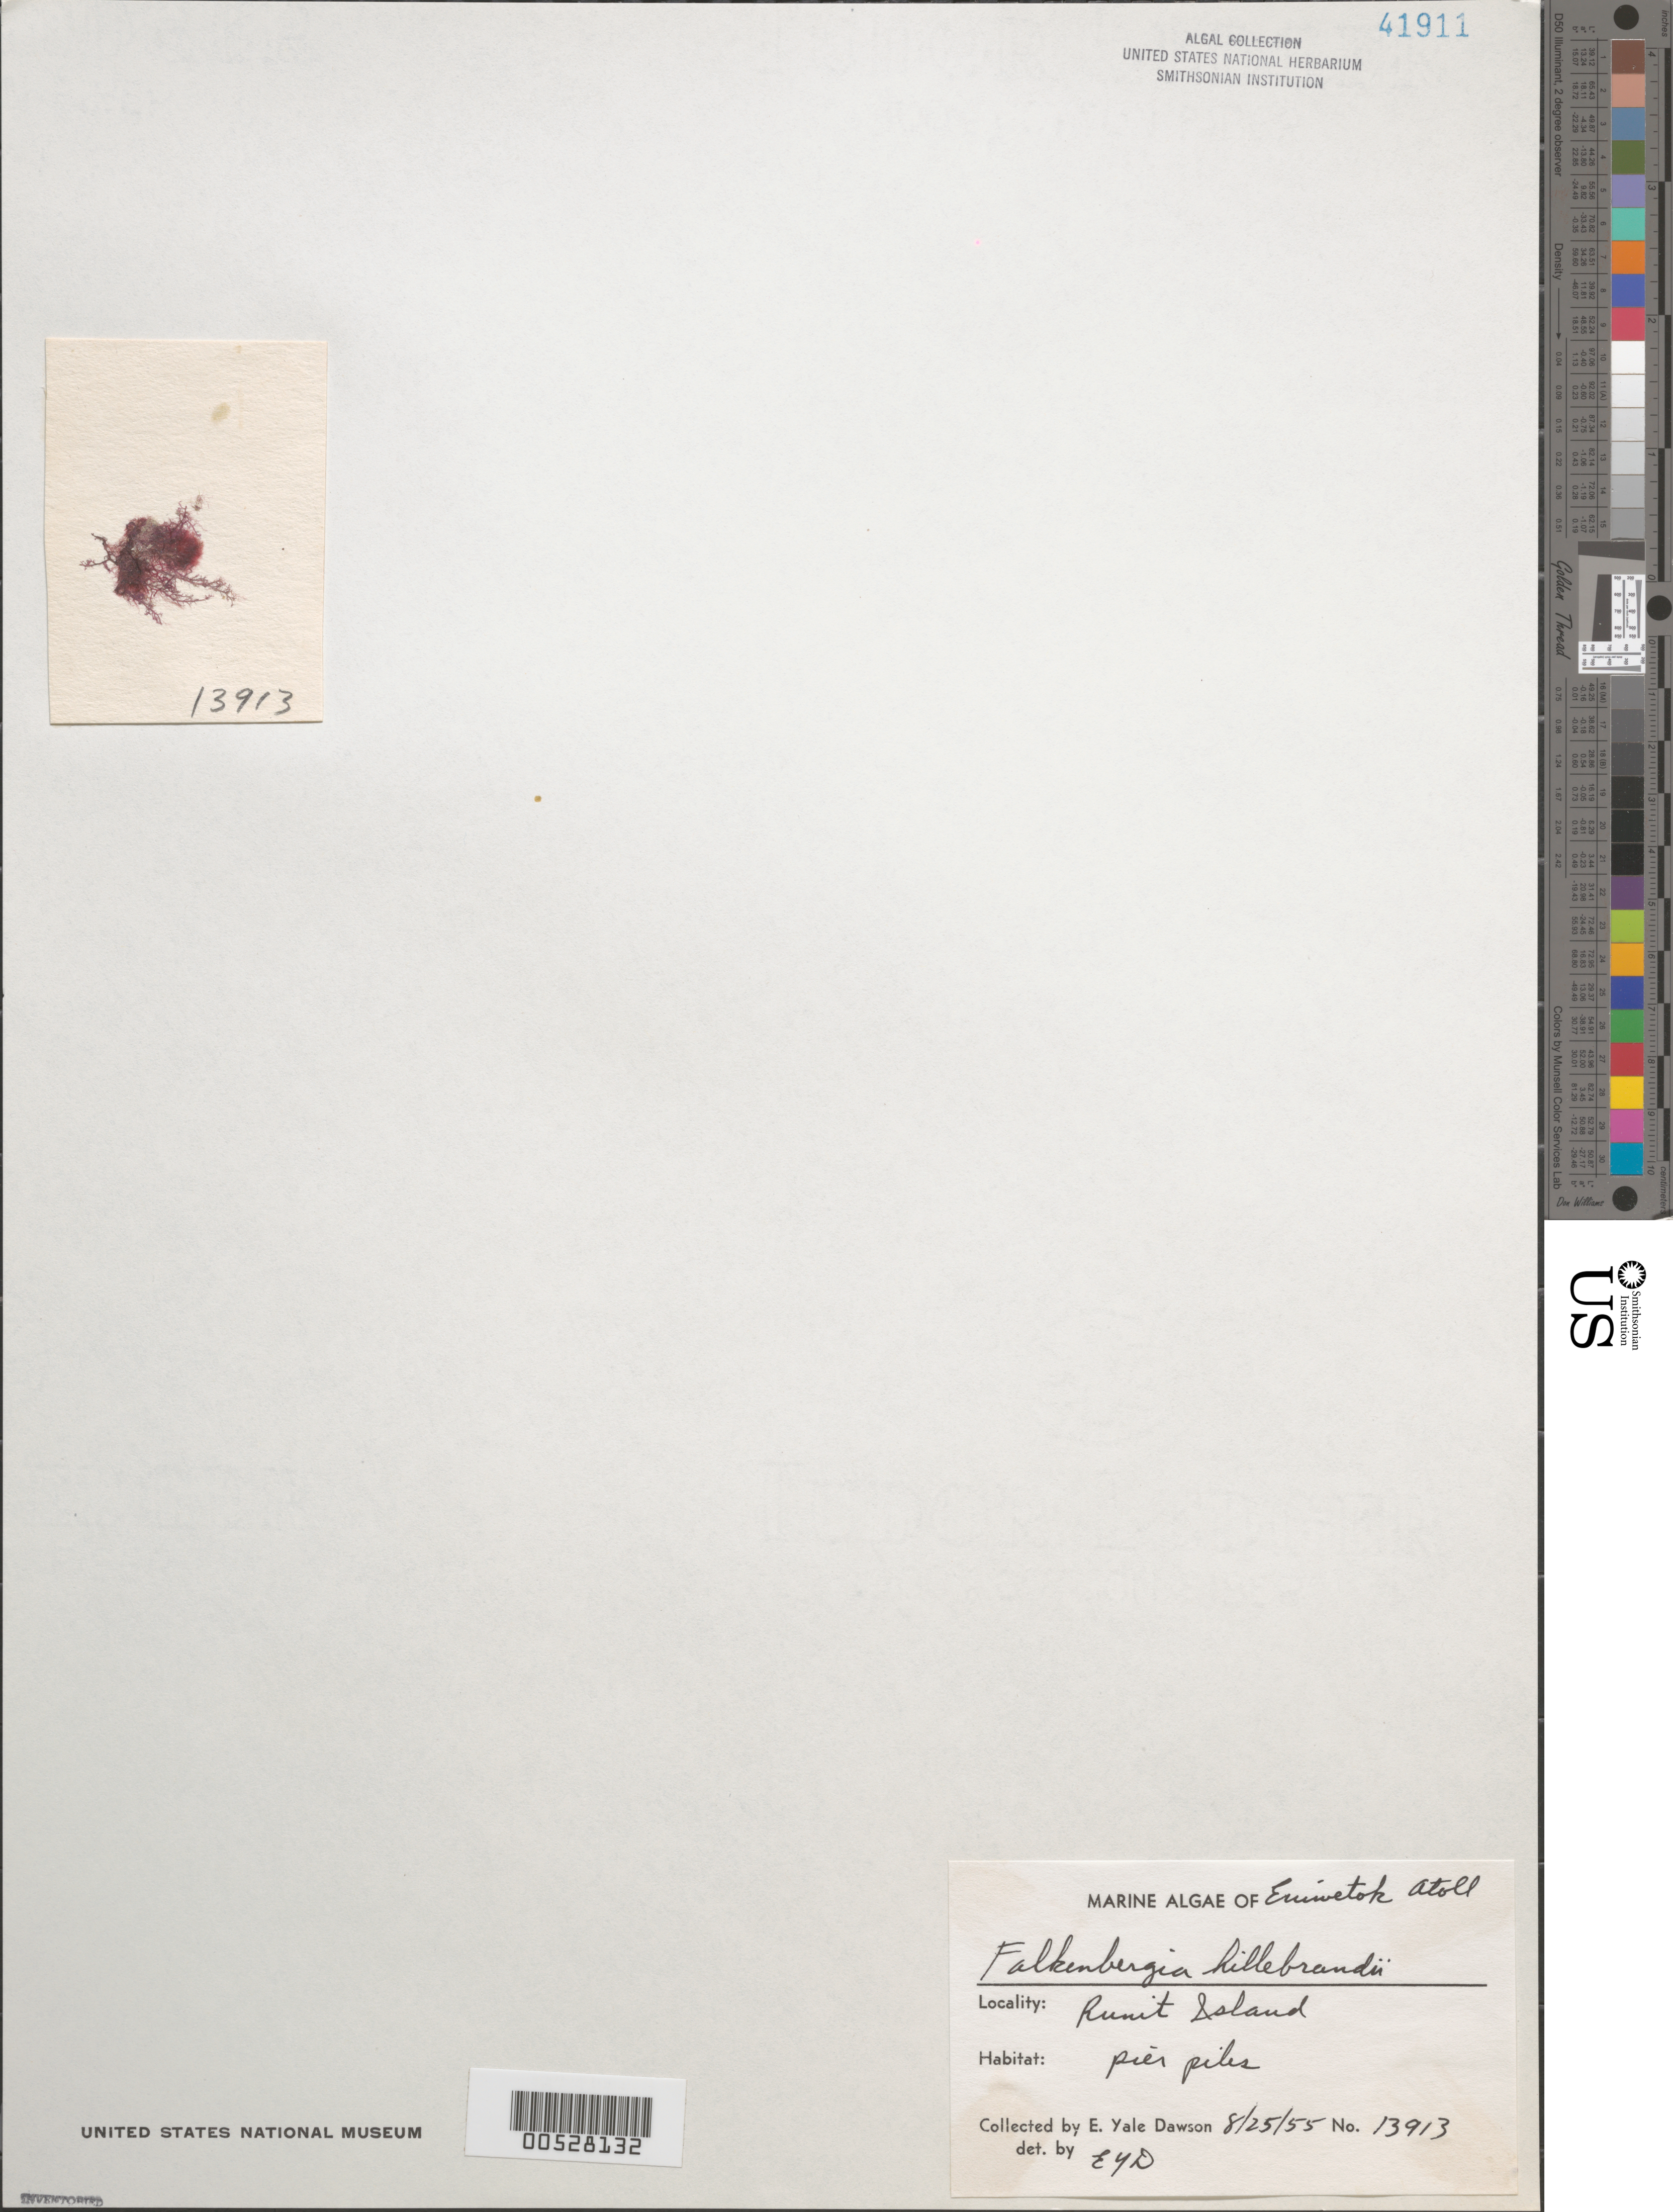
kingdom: Plantae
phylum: Rhodophyta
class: Florideophyceae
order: Bonnemaisoniales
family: Bonnemaisoniaceae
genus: Asparagopsis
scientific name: Asparagopsis taxiformis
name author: (Delile) Trevis.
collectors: E. Y. Dawson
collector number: EYD 13913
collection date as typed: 25 Aug 1955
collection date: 1955-08-25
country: Marshall Islands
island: Enewetak [Eniwetok] Atoll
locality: Runit Islet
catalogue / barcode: US 41911